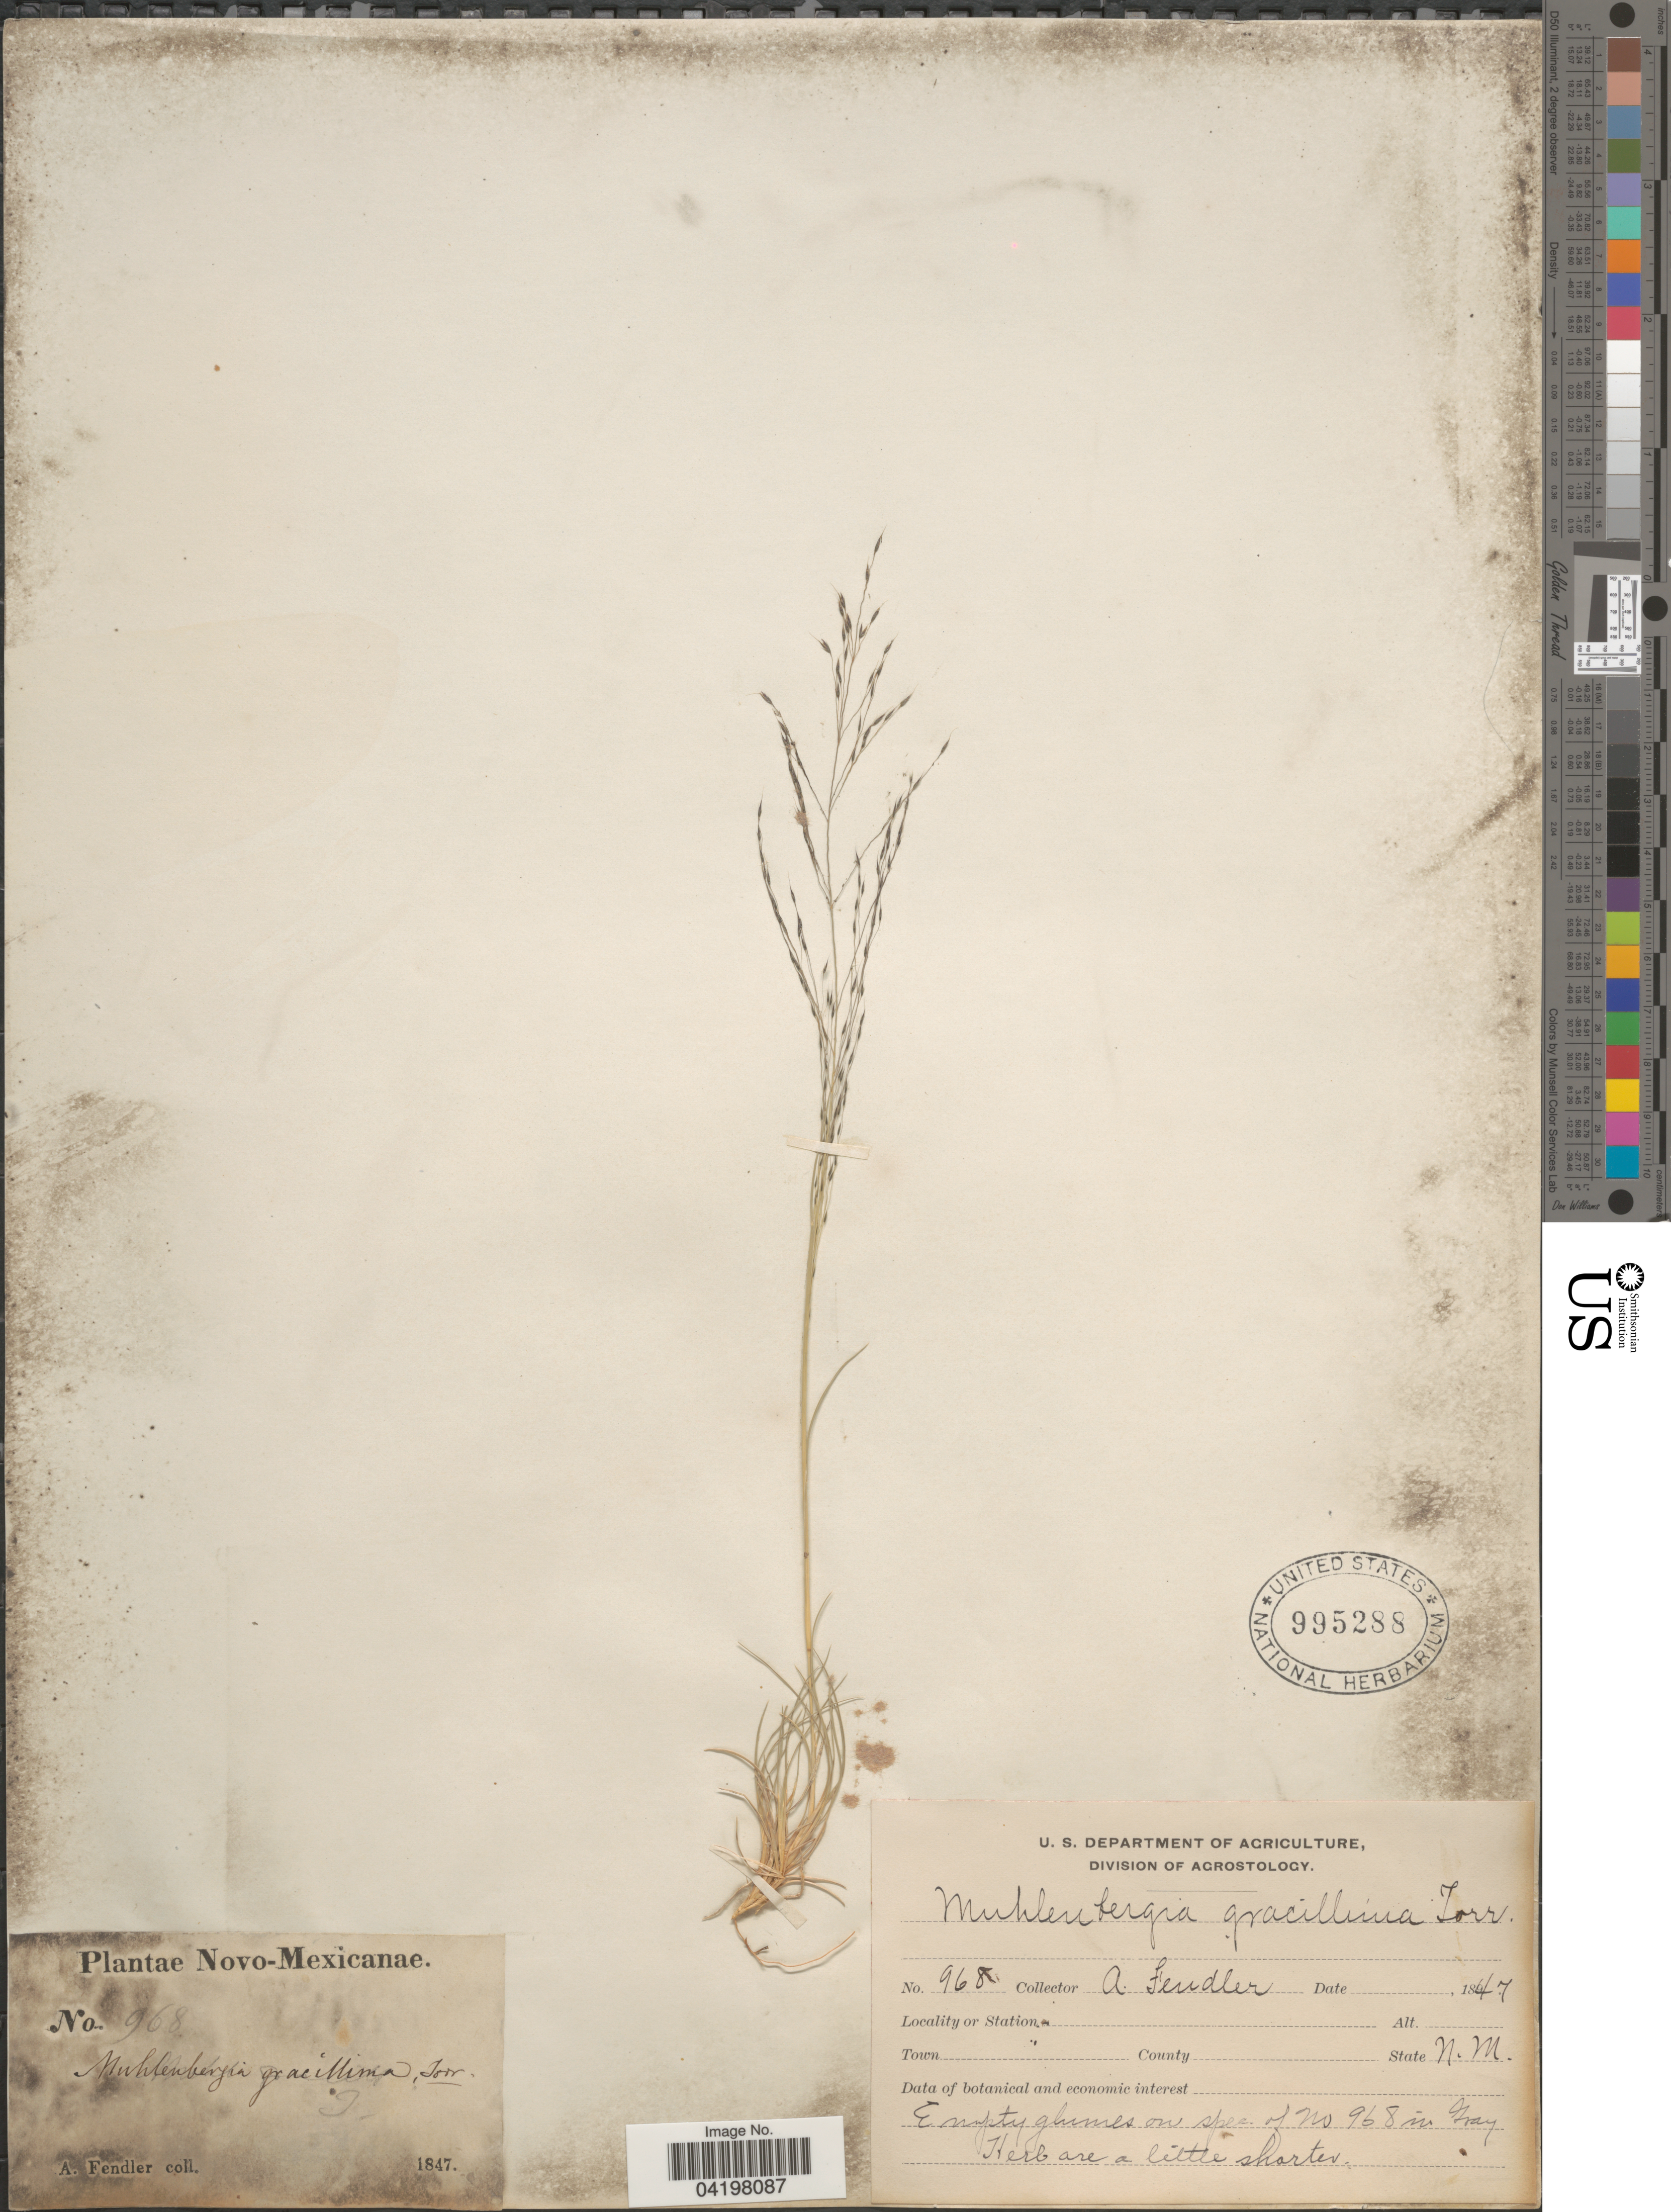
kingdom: Plantae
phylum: Tracheophyta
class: Liliopsida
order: Poales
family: Poaceae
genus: Muhlenbergia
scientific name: Muhlenbergia torreyi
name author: (Kunth) Hitchc. ex Bush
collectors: A. Fendler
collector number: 968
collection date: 1847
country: United States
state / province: New Mexico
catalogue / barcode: US 995288